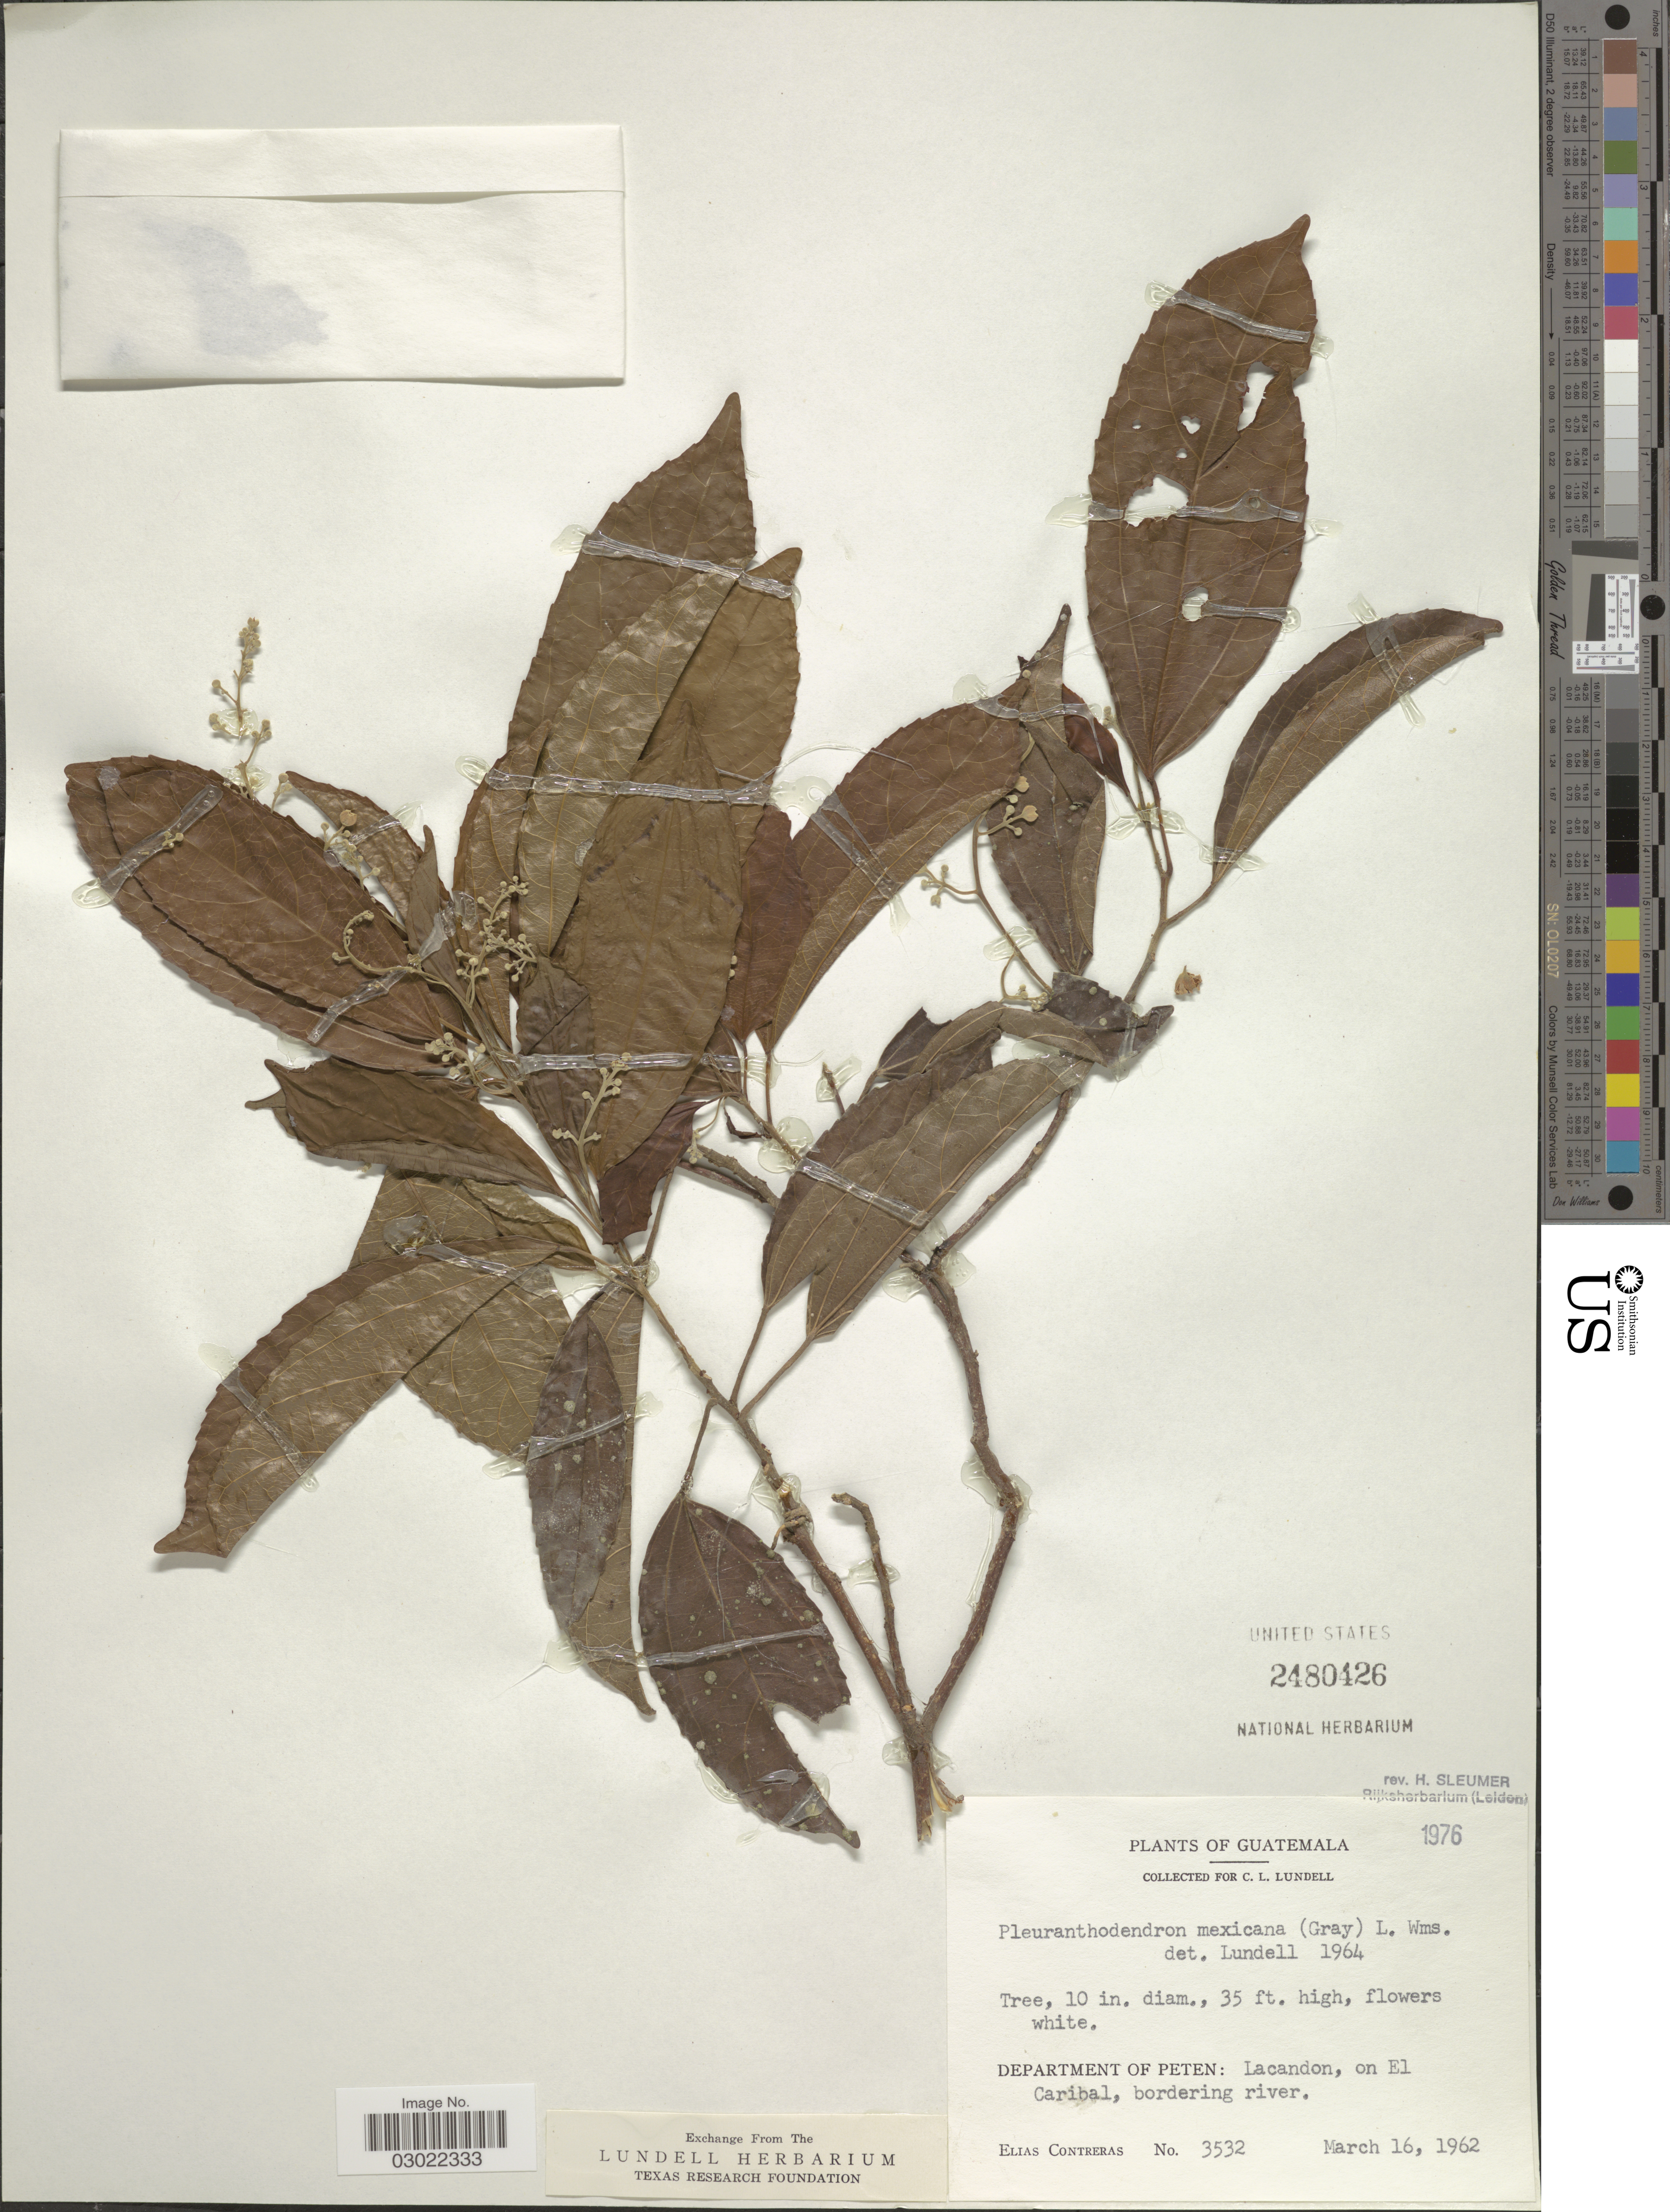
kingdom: Plantae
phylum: Tracheophyta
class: Magnoliopsida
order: Malpighiales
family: Salicaceae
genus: Pleuranthodendron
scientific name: Pleuranthodendron lindenii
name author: (Turcz.) Sleumer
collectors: E. Contreras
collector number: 3532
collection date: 1962-03-16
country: Guatemala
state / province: El Petén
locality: Department of Peten: Lacandon, on El Caribal, bordering river.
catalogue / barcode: US 2480426